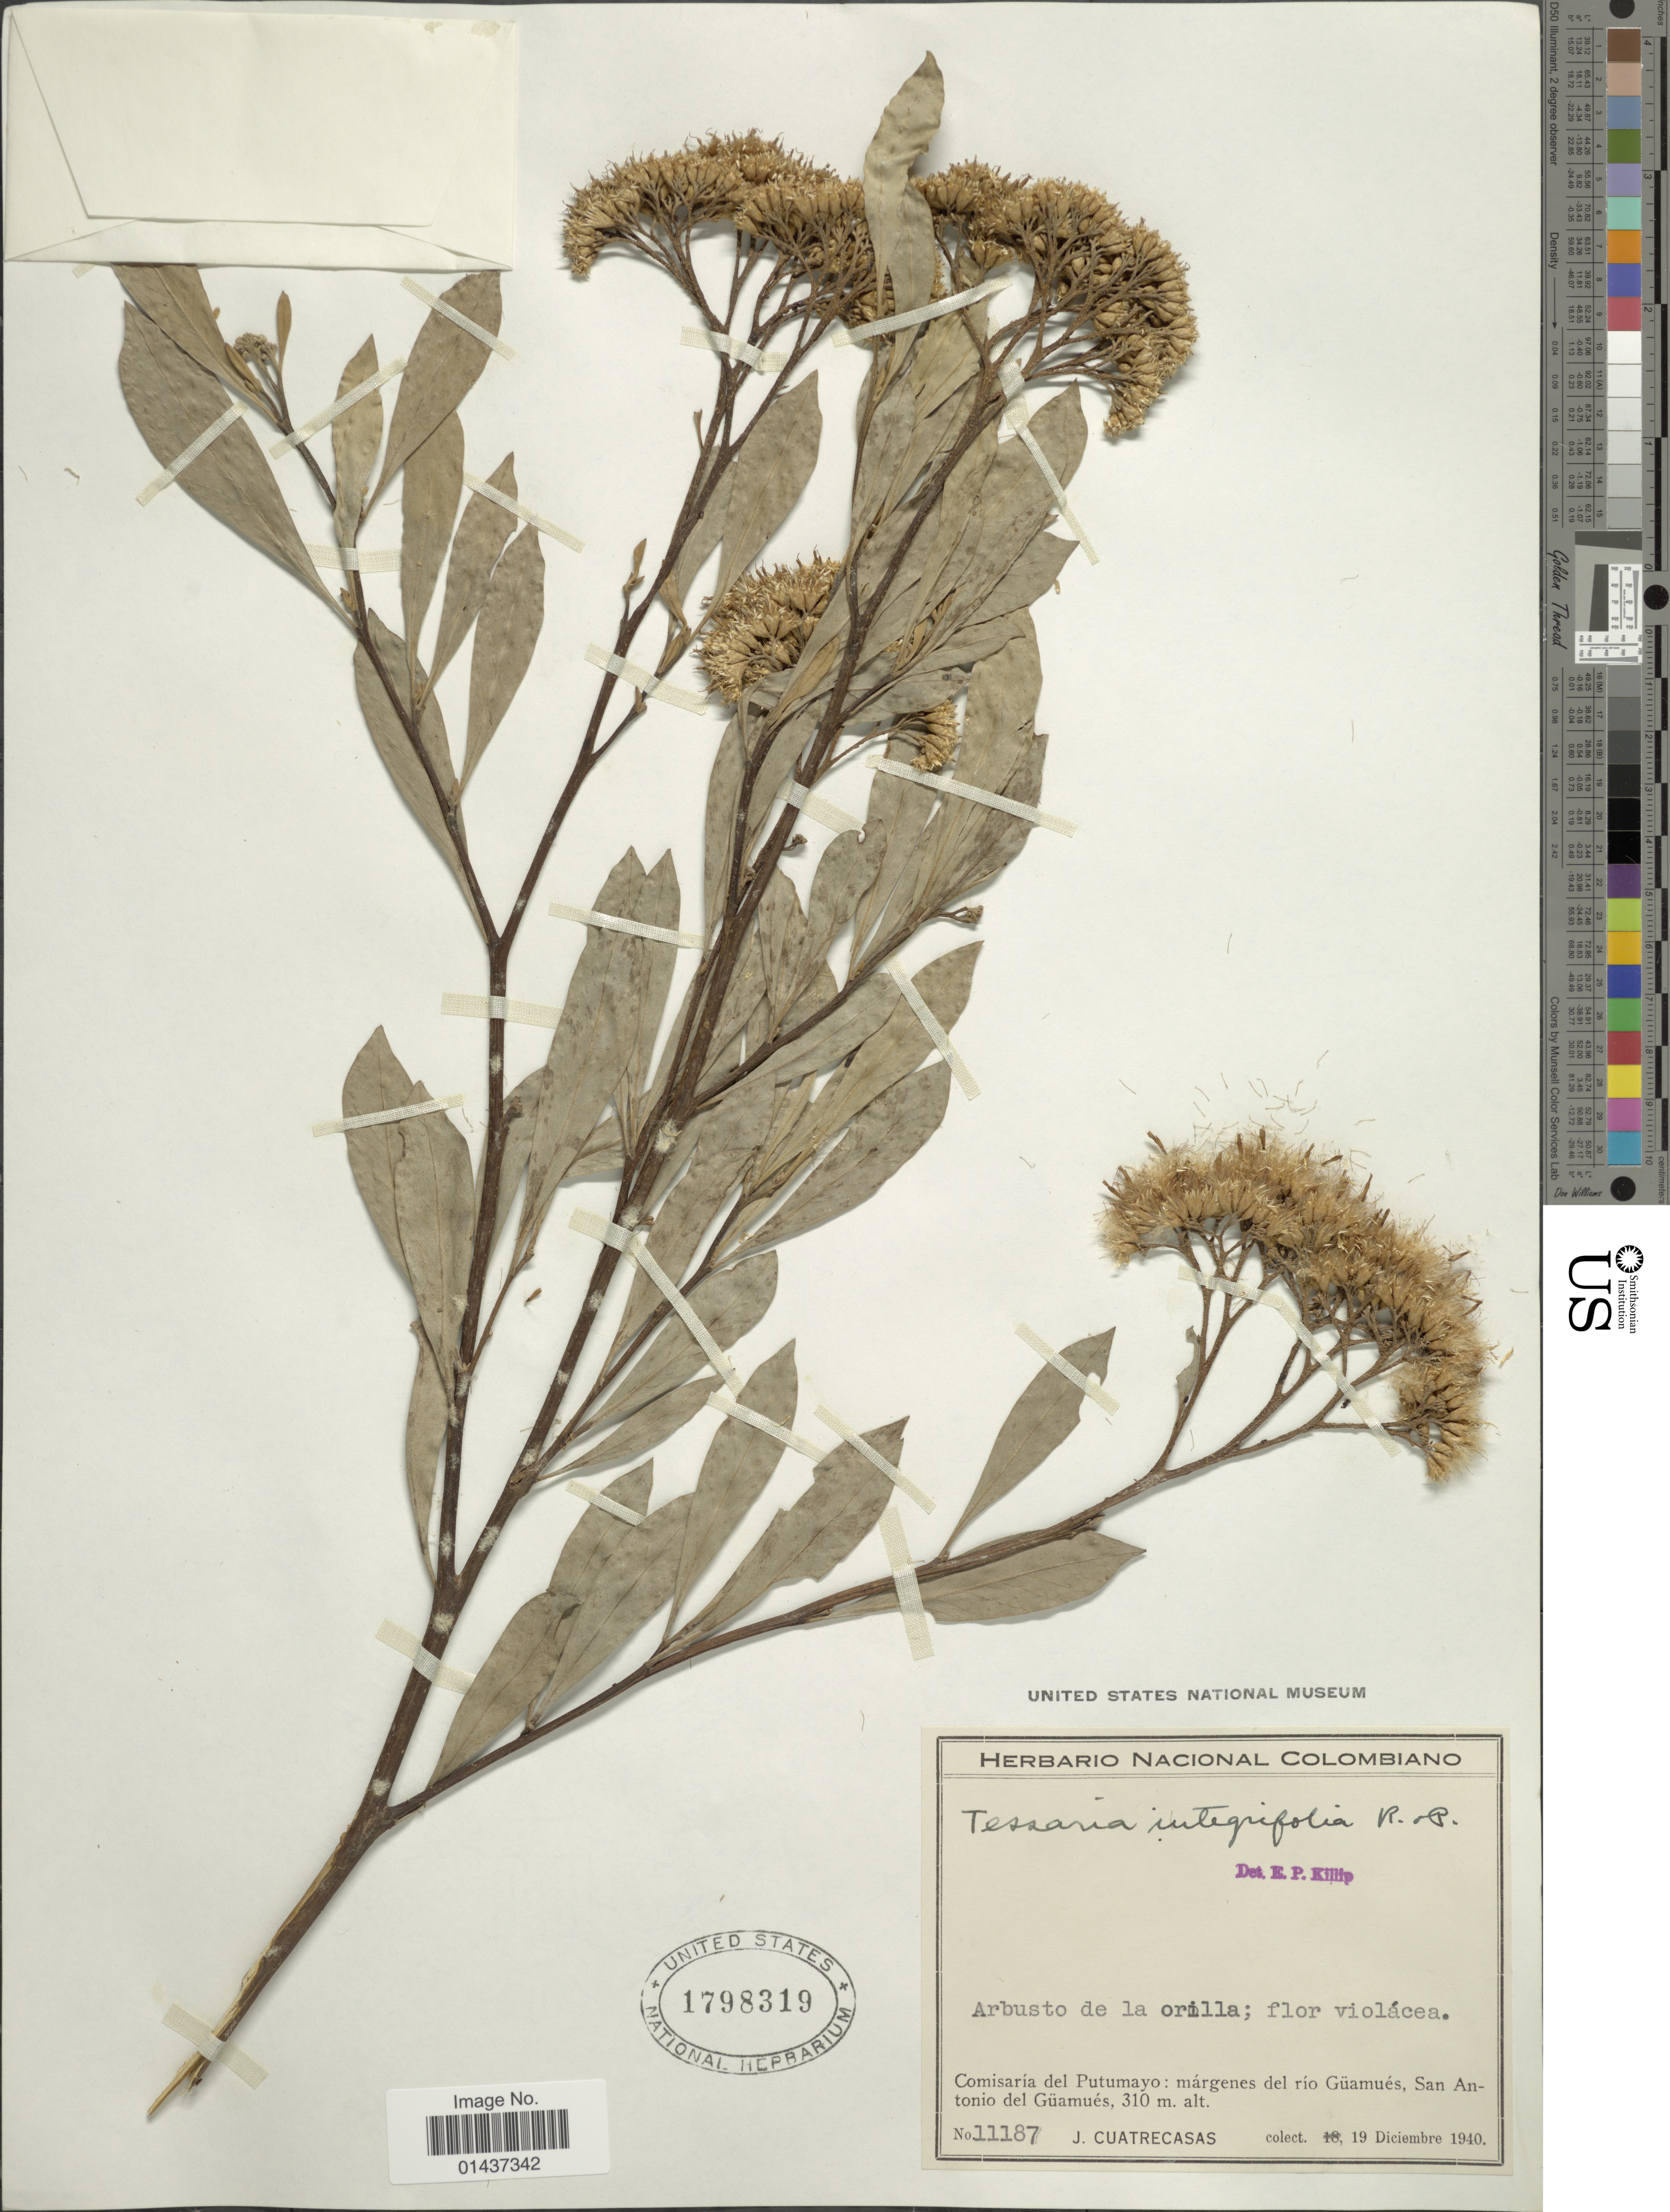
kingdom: Plantae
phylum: Tracheophyta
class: Magnoliopsida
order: Asterales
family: Asteraceae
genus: Tessaria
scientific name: Tessaria integrifolia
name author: Ruiz & Pav.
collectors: J. Cuatrecasas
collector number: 11187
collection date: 1940-12-19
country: Colombia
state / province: Putumayo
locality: Comisaría del Putumayo: márgenes del río Güamués, San Antonio del Güamués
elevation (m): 310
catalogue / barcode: US 1798319